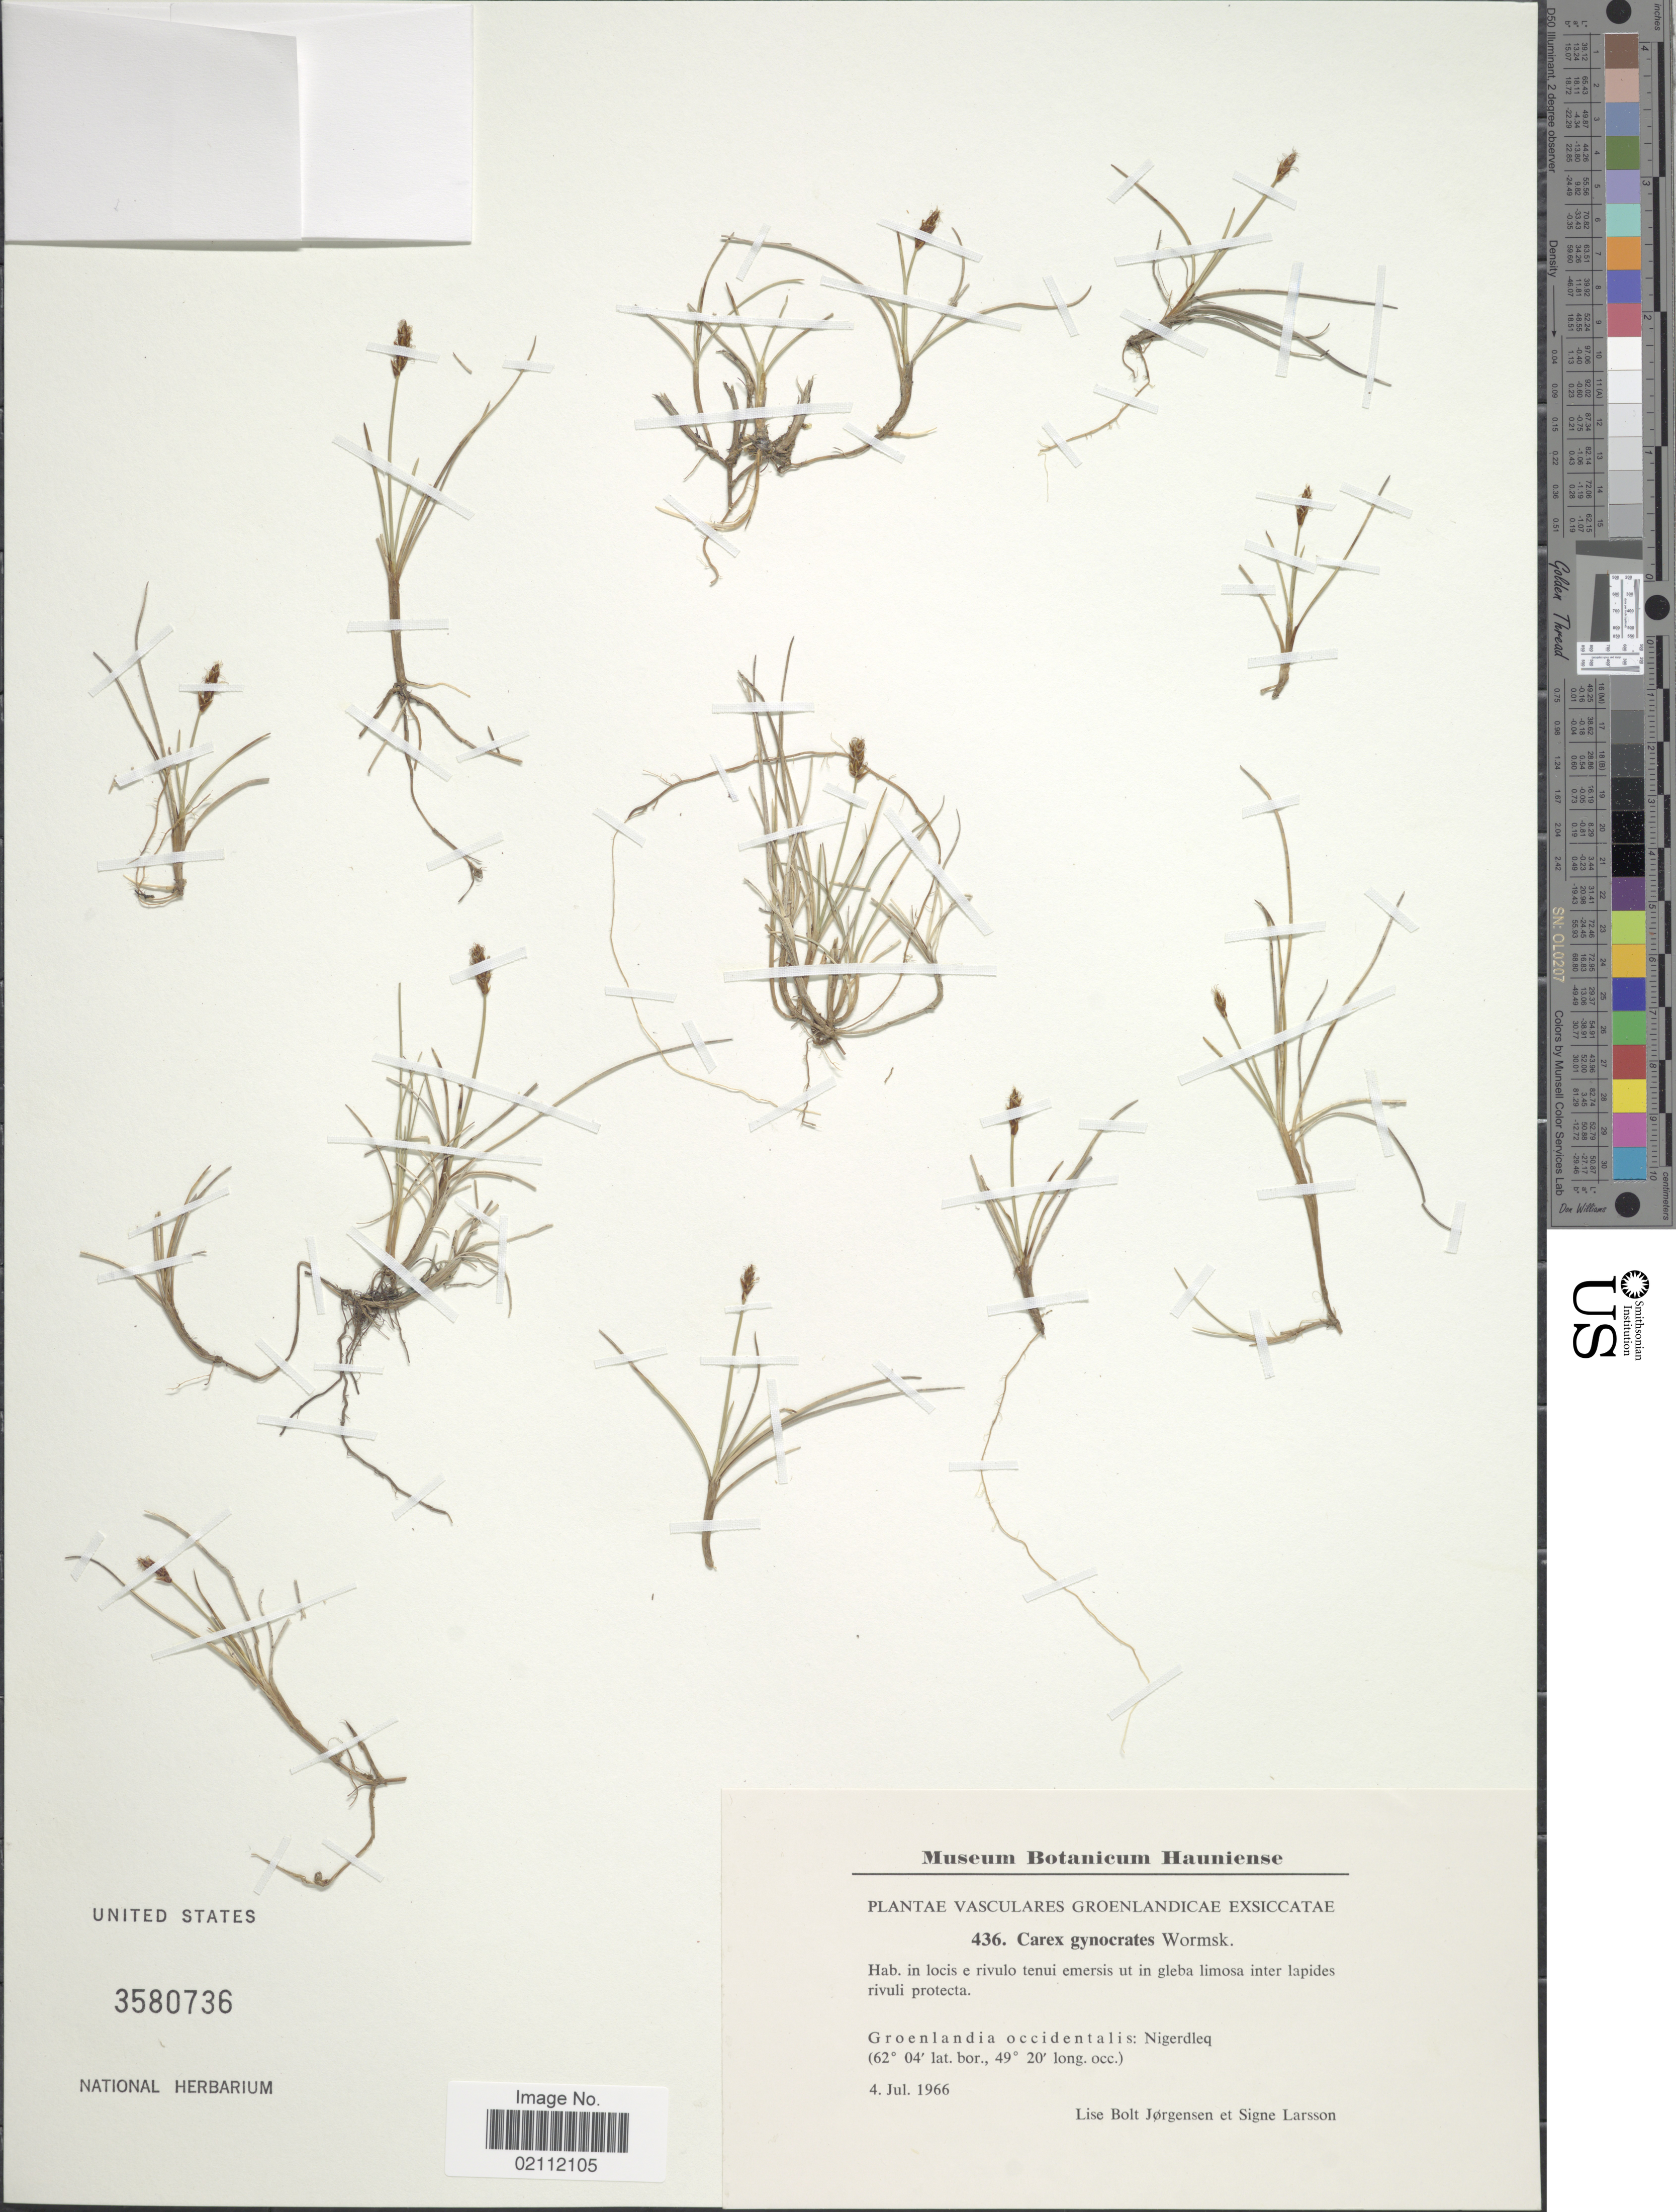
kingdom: Plantae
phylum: Tracheophyta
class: Liliopsida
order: Poales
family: Cyperaceae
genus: Carex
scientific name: Carex nardina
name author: (Hornem.) Fr.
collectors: L. B. Jørgensen & S. Larsson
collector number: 436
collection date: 1966-07-04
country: Greenland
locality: Vasculares Groenlandicae. Groenlandia occidentalis: Nigerdleq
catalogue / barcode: US 3580736